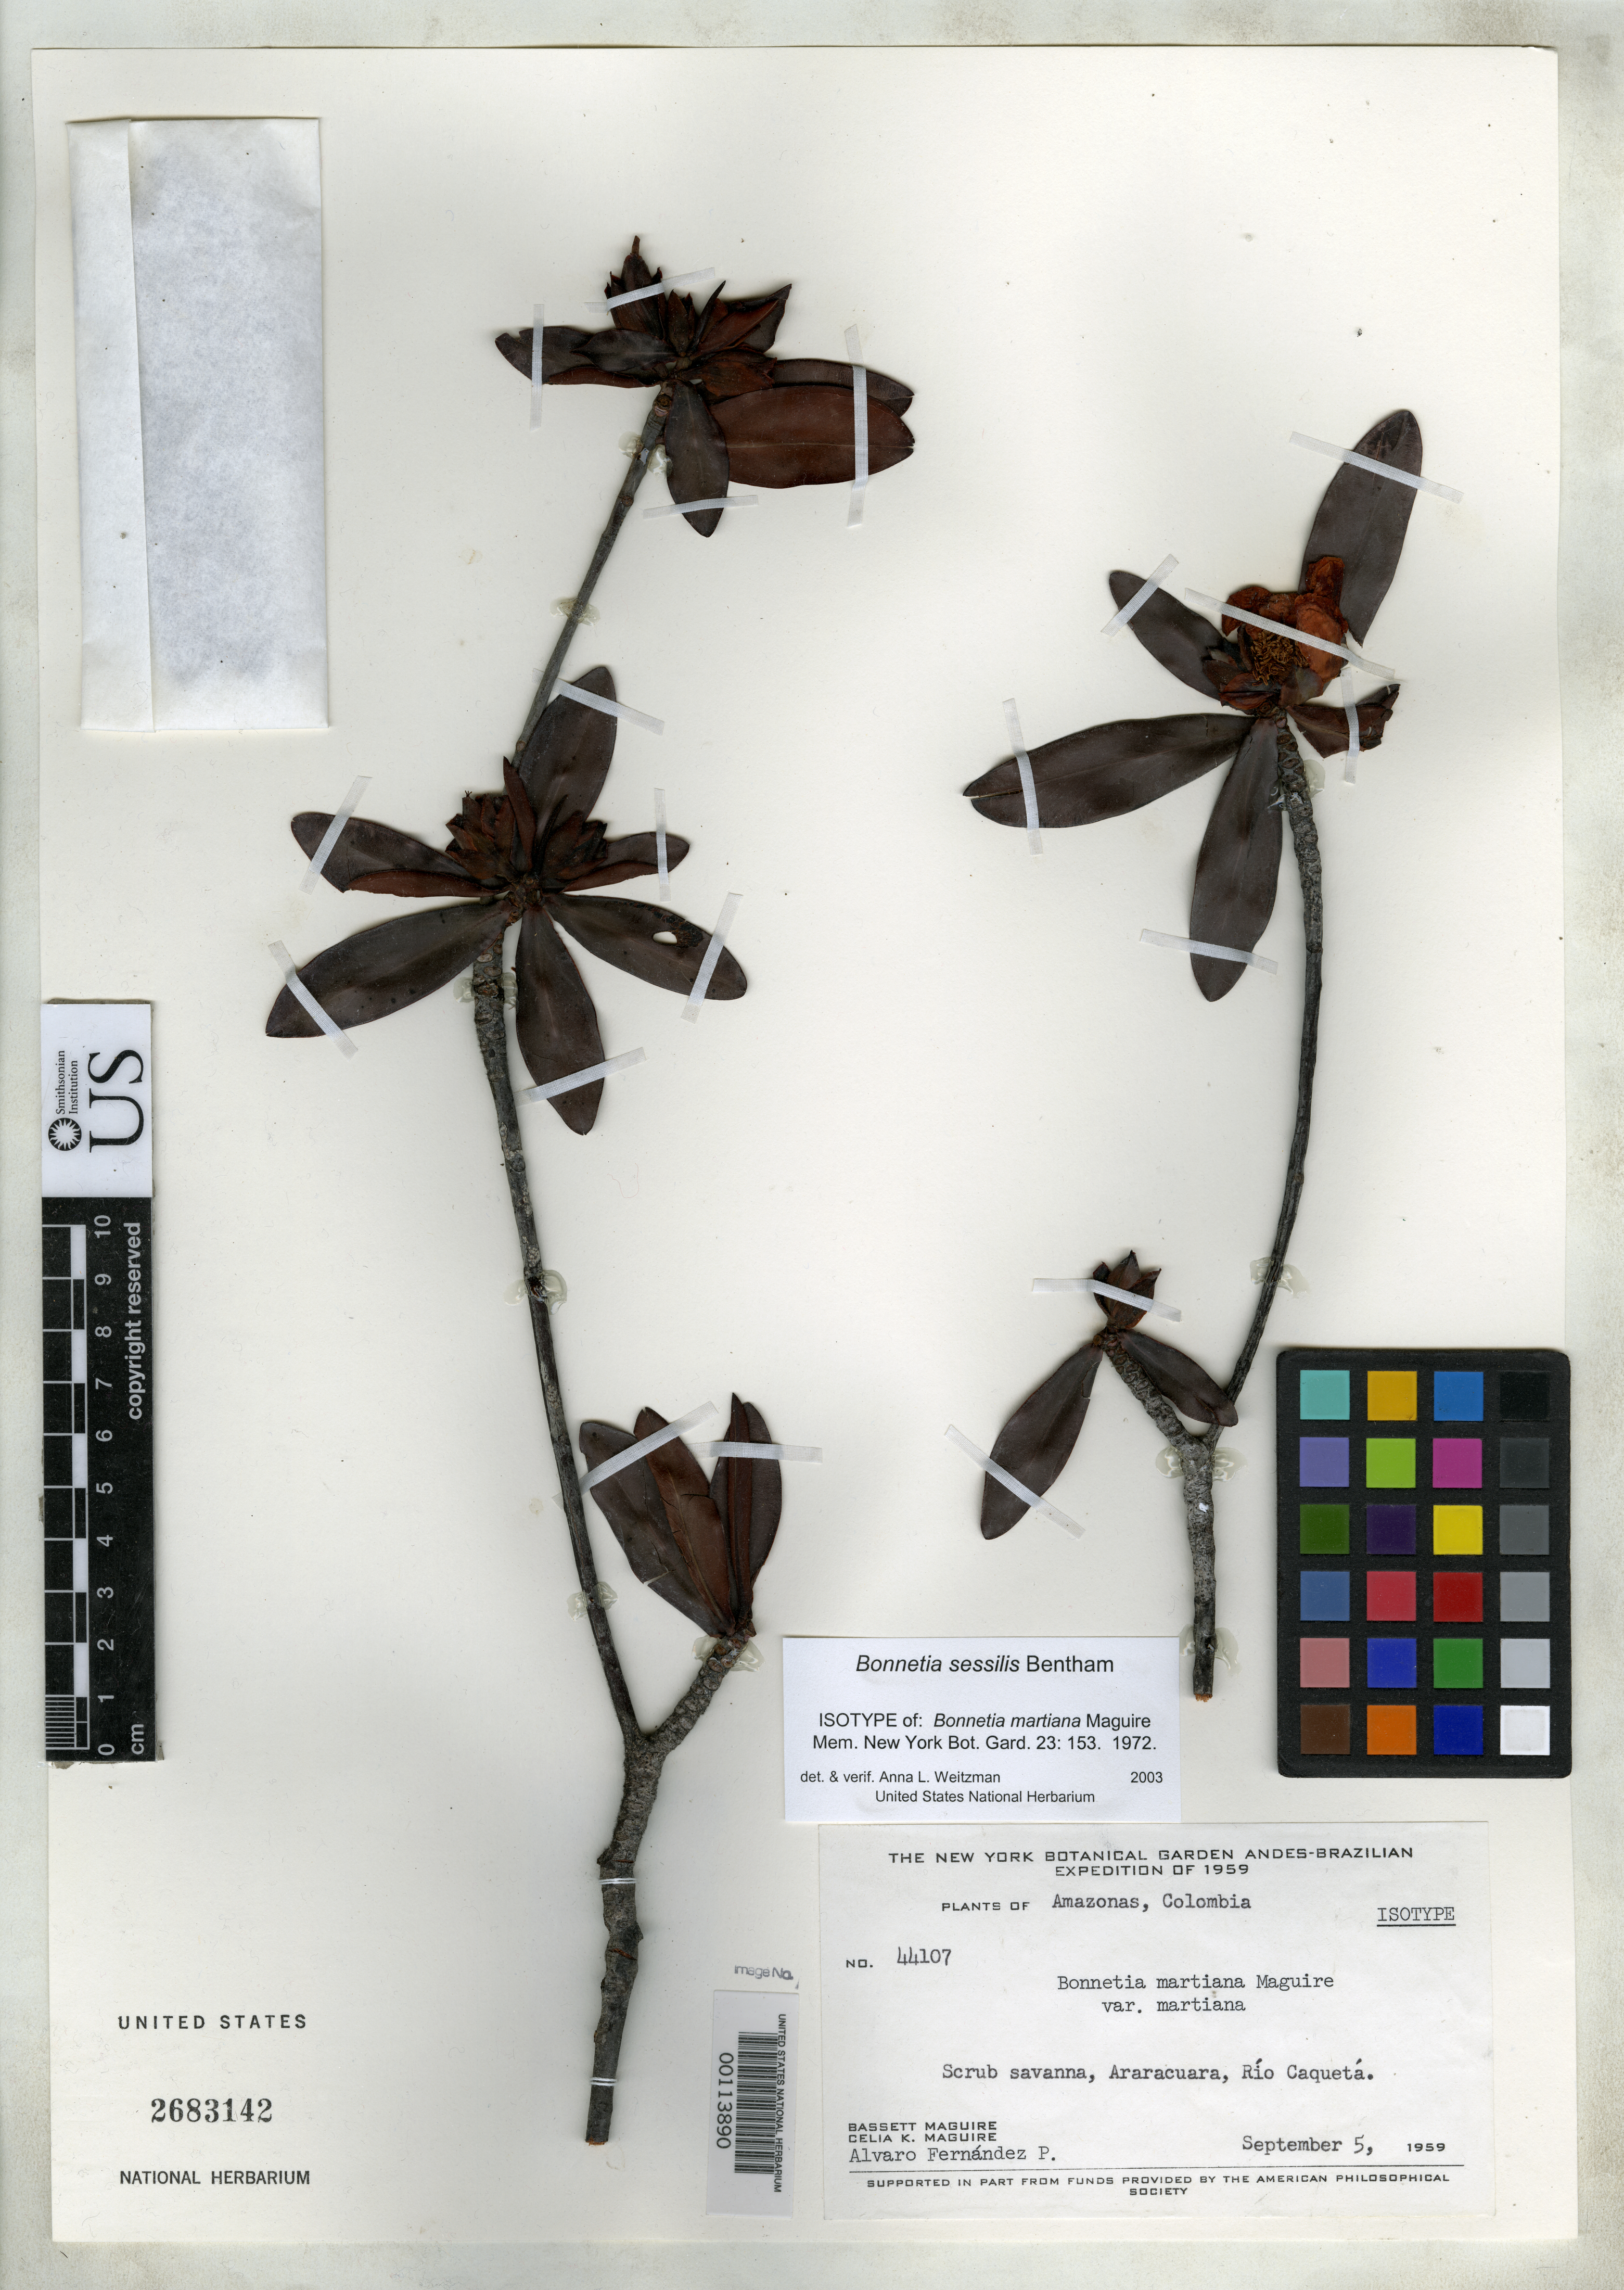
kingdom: Plantae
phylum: Tracheophyta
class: Magnoliopsida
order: Malpighiales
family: Bonnetiaceae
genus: Bonnetia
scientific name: Bonnetia martiana var. martiana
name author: Maguire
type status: Isotype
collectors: B. Maguire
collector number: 44107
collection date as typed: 05 Sep 1959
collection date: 1959-09-05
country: Colombia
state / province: Amazônas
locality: Araracuara, Rio Caqueta.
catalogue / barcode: US 2683142